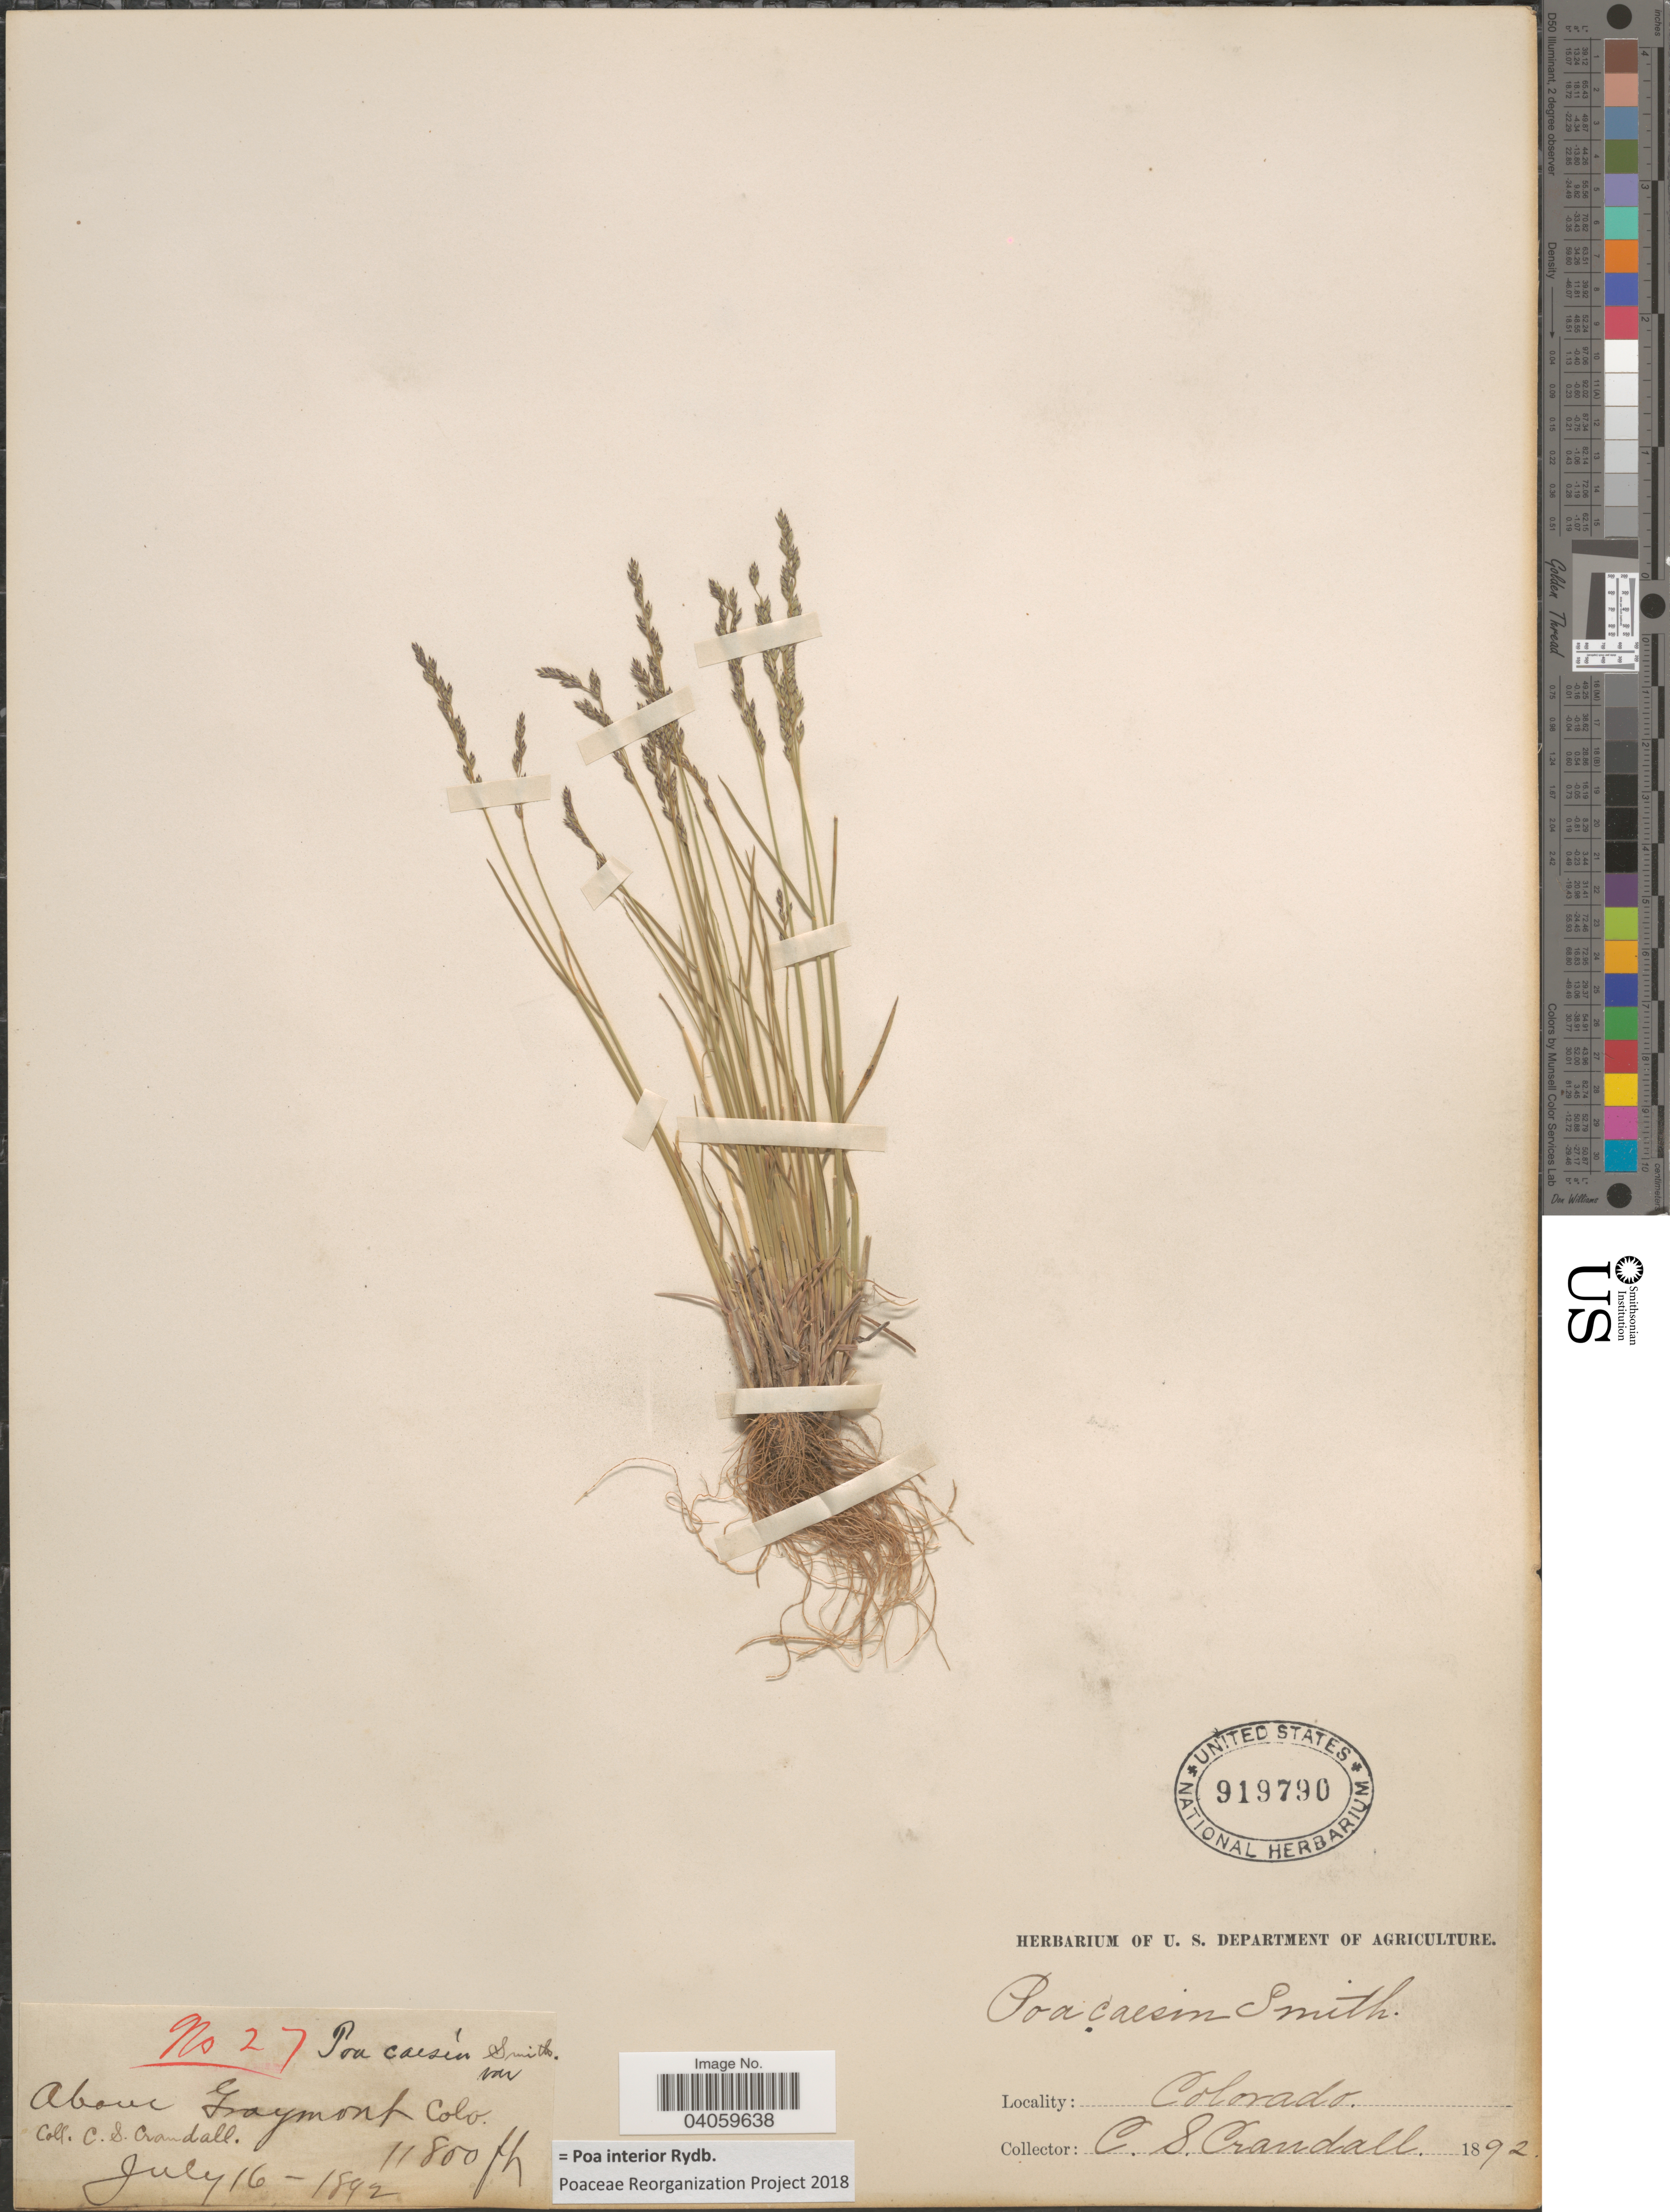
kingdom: Plantae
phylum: Tracheophyta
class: Liliopsida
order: Poales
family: Poaceae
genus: Poa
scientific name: Poa interior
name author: Rydb.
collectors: C. Crandall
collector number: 27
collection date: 1892-07-16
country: United States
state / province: Colorado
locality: Above Graymont.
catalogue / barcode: US 919790